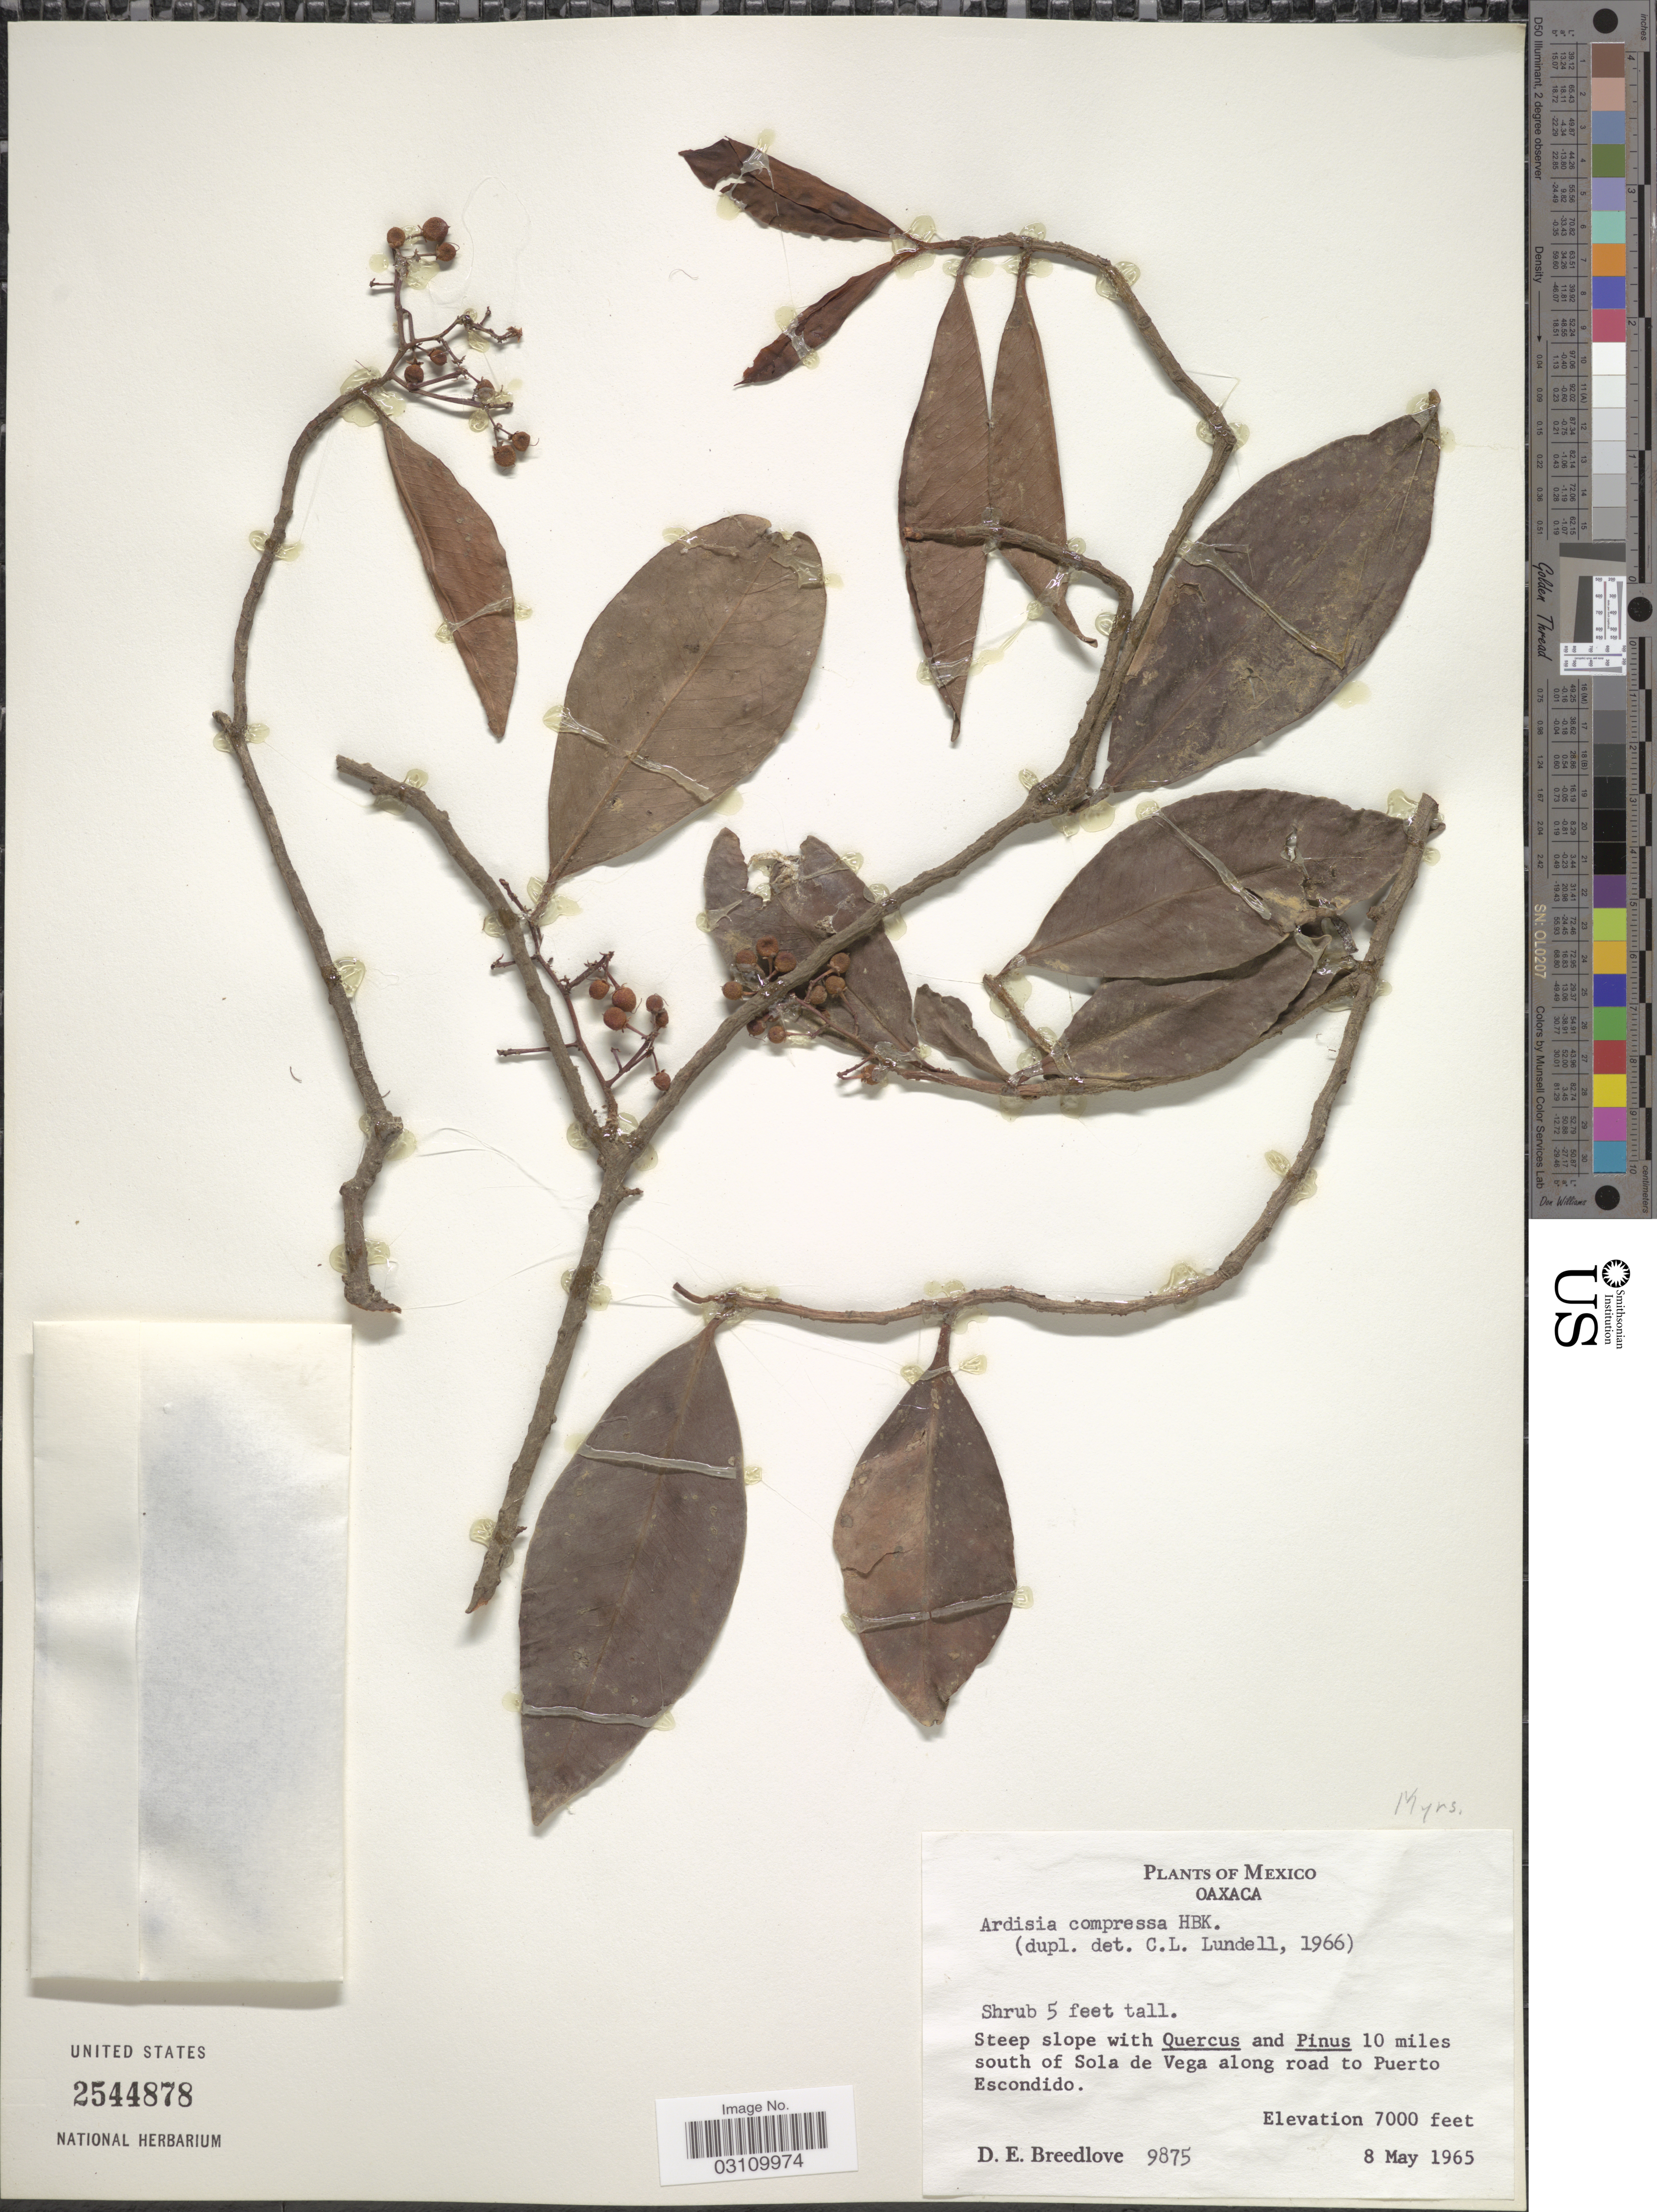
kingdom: Plantae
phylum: Tracheophyta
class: Magnoliopsida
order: Ericales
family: Primulaceae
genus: Ardisia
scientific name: Ardisia compressa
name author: Kunth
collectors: D. E. Breedlove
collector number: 9875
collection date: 1965-05-08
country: Mexico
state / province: Oaxaca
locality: Steep slope with Quercus and Pinus 10 miles south of Sola de Vega along road to Puerto Escondido.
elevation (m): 2134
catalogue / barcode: US 2544878